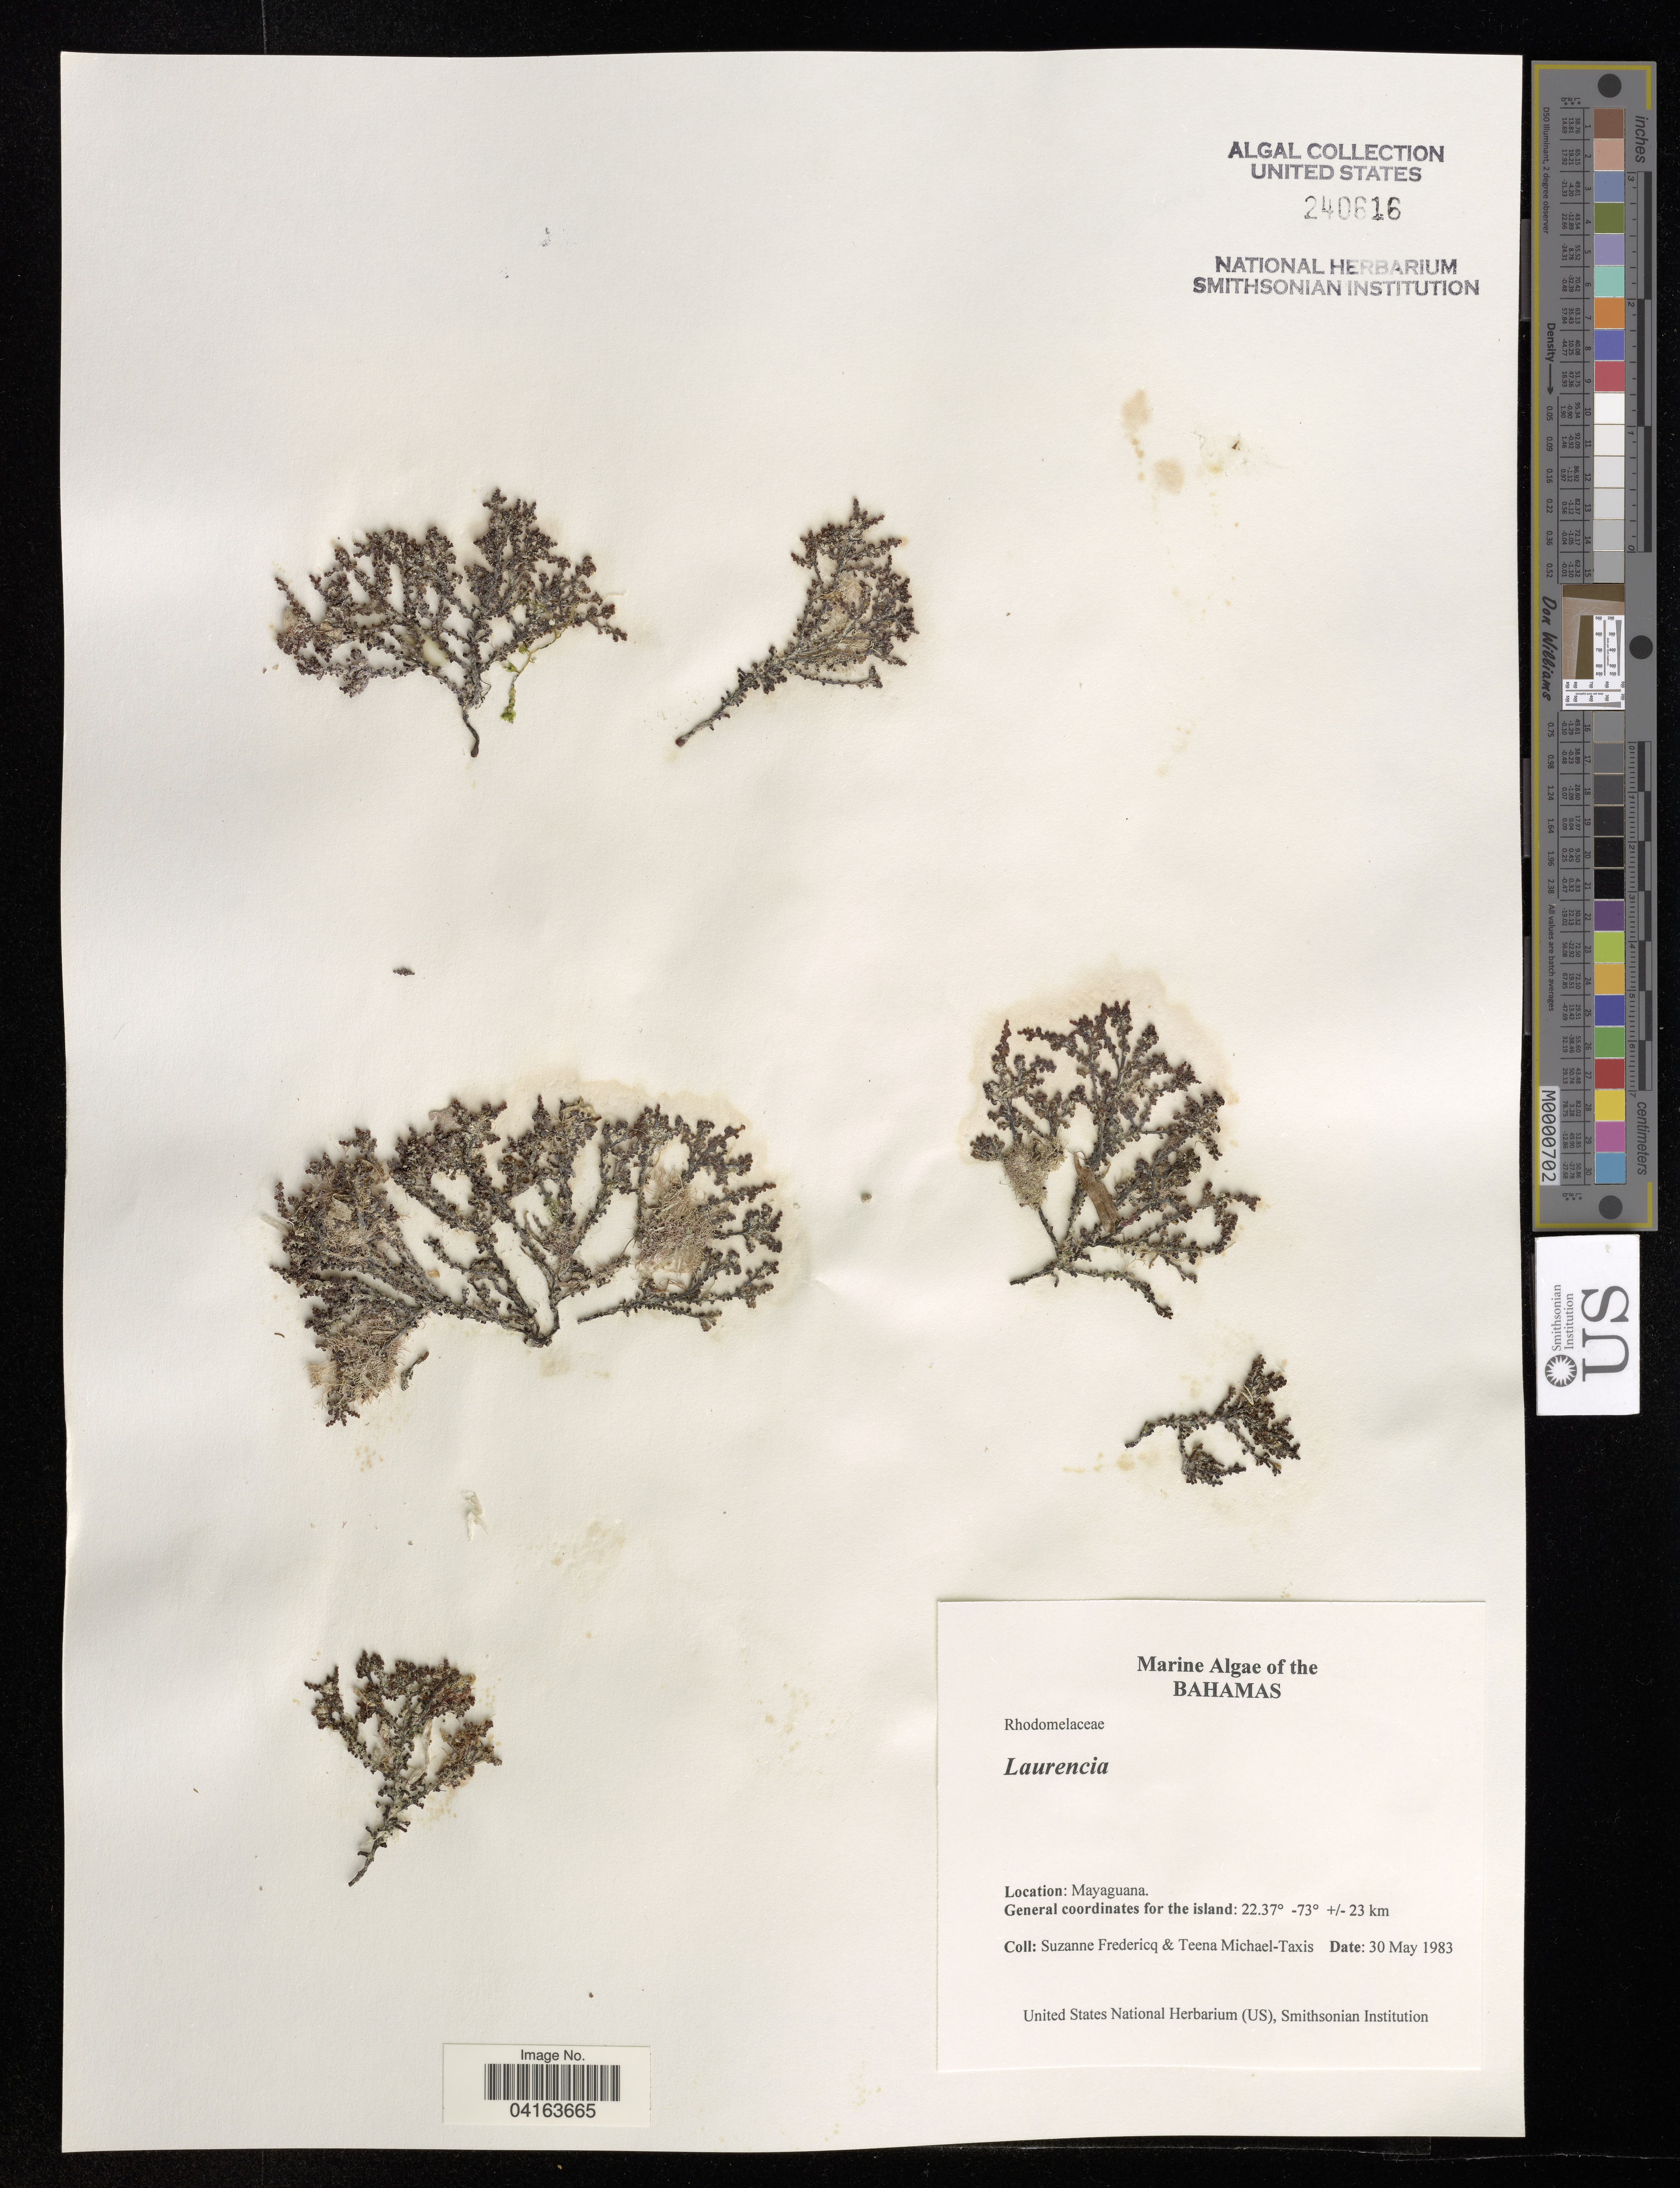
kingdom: Plantae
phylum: Rhodophyta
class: Florideophyceae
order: Ceramiales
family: Rhodomelaceae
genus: Laurencia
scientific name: Laurencia sp.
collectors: S. Fredericq & T. Michael-Taxis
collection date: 1983-05-30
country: Bahamas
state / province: Mayaguana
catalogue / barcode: US 240616